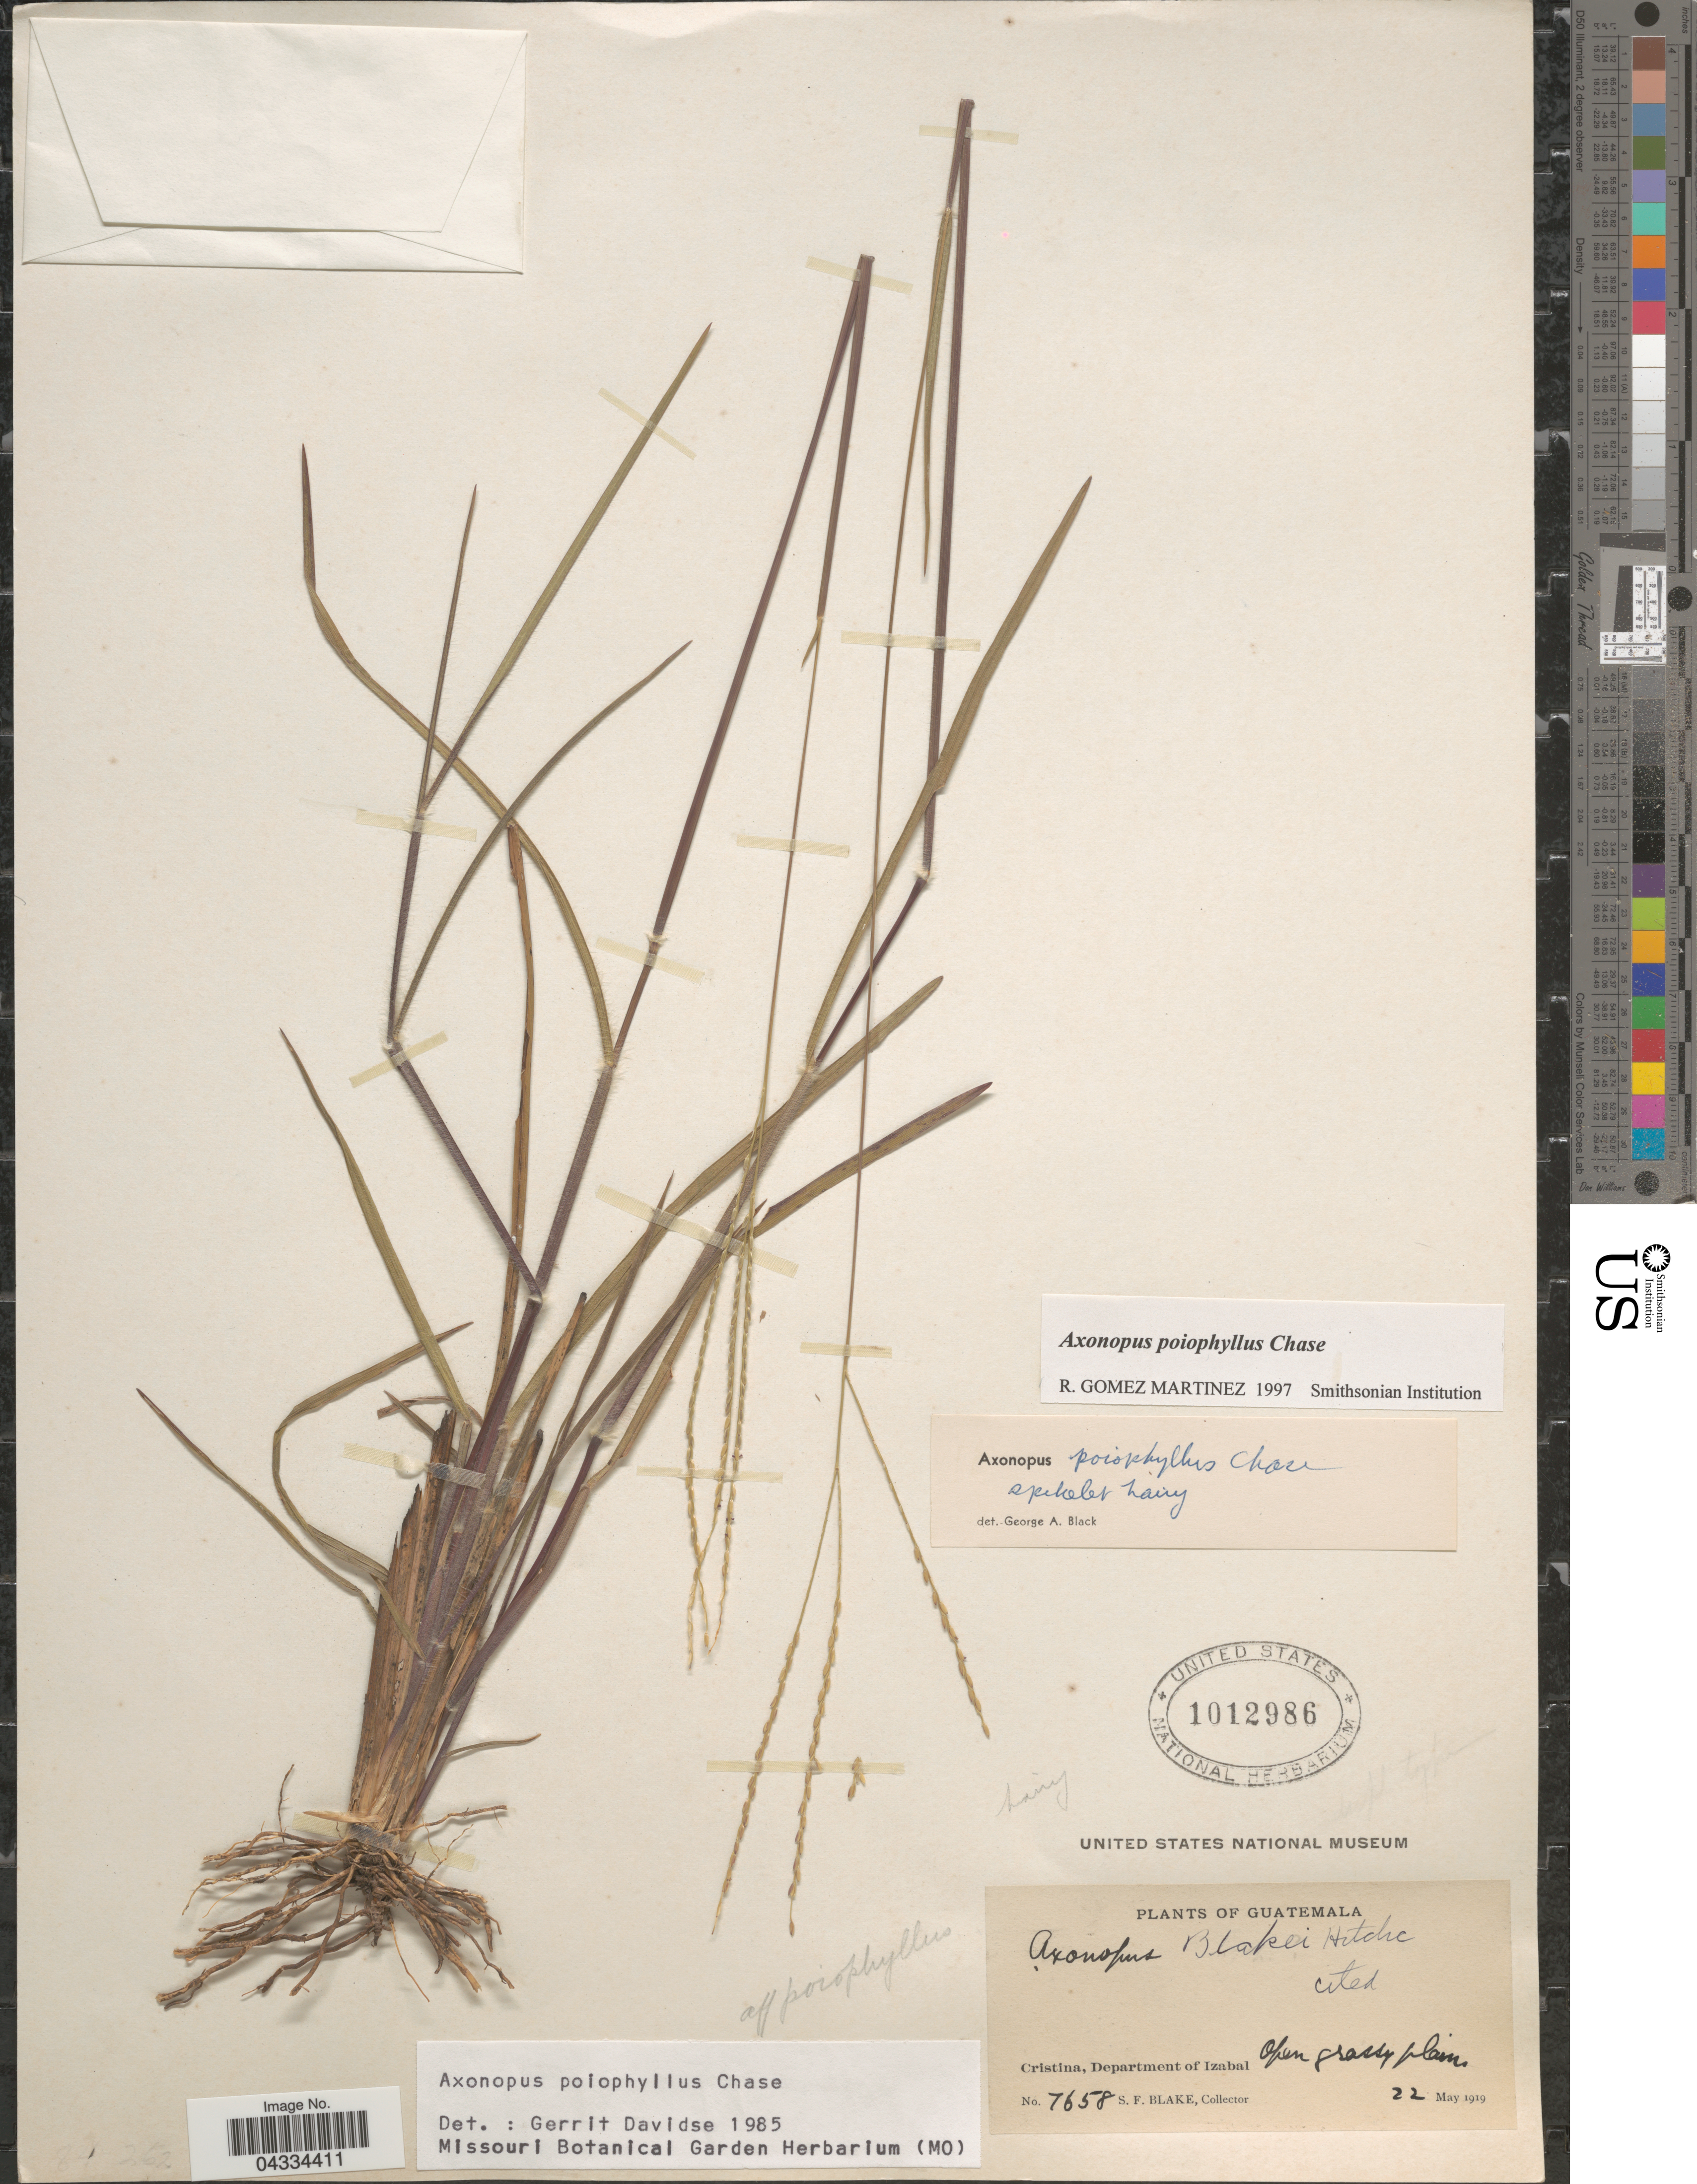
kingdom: Plantae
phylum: Tracheophyta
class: Liliopsida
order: Poales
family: Poaceae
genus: Axonopus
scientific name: Axonopus poiophyllus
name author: Chase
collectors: S. Blake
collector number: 7658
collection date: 1919-05-22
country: Guatemala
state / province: Izabal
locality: Cristina, Department of Izabal.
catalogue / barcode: US 1012986